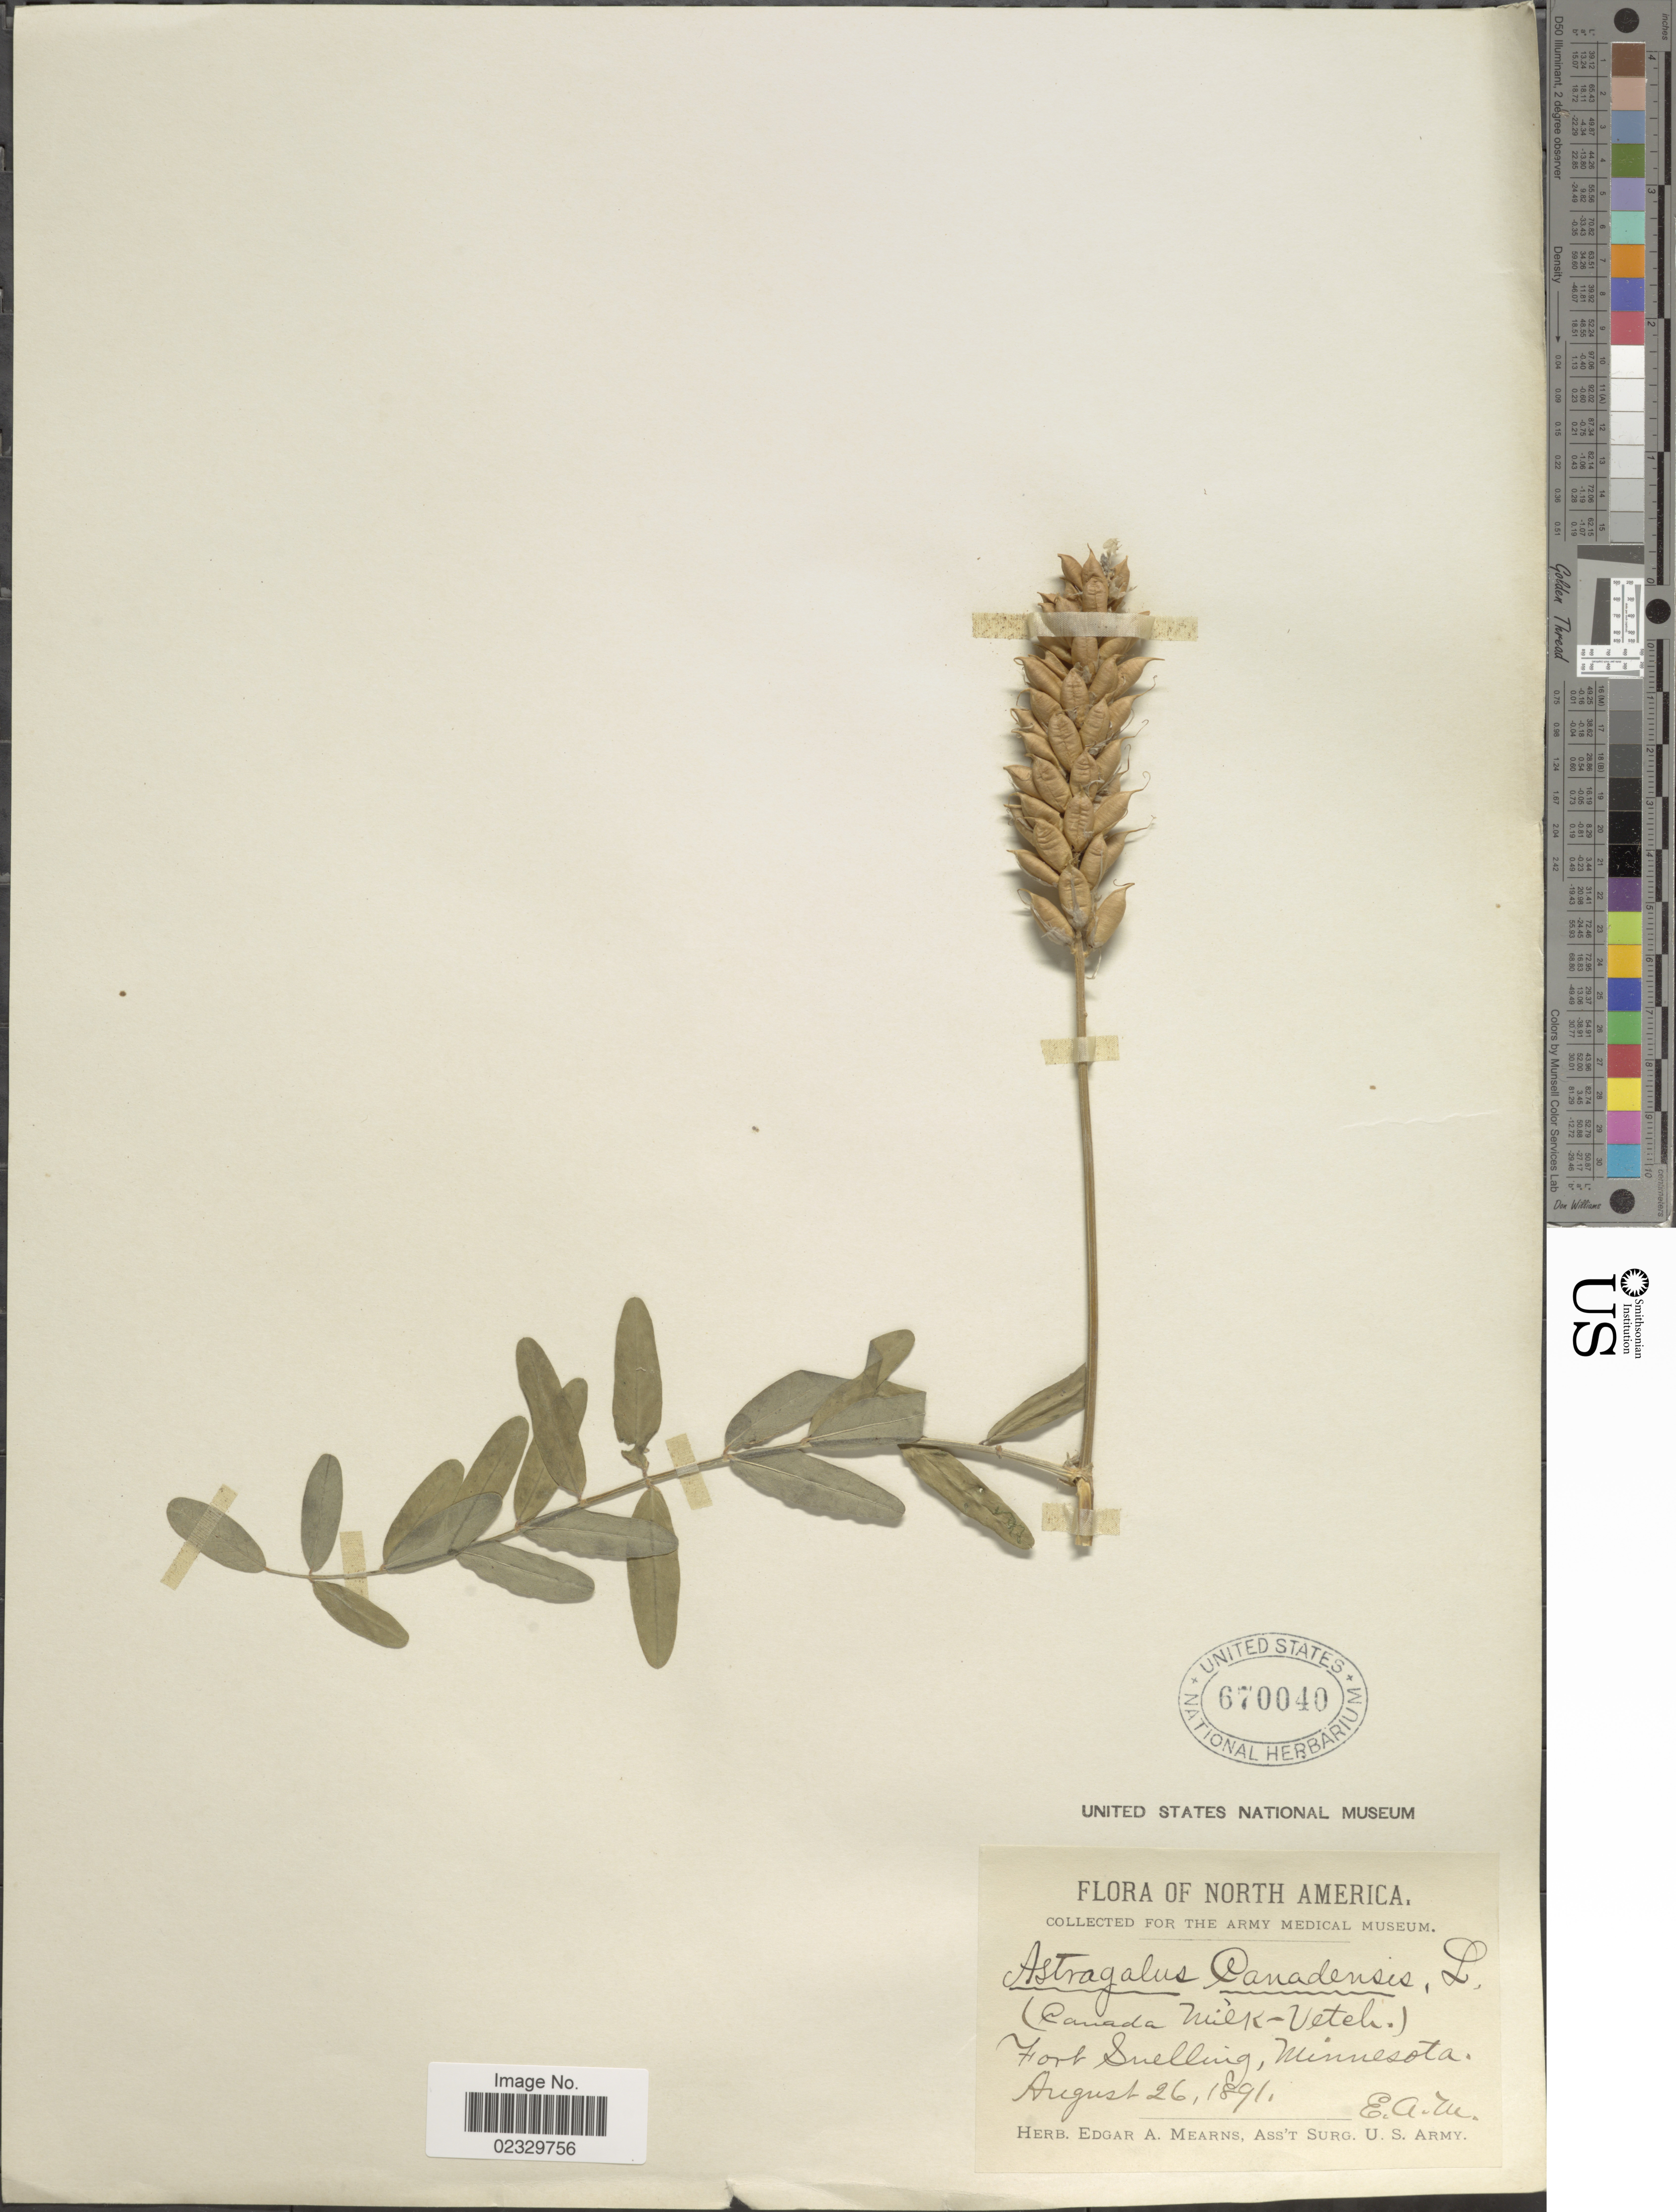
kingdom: Plantae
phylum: Tracheophyta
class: Magnoliopsida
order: Fabales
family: Fabaceae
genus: Astragalus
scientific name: Astragalus canadensis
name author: L.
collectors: E. A. Mearns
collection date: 1891-08-26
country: United States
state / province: Minnesota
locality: Fort Snelling, Minnesota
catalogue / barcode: US 670040